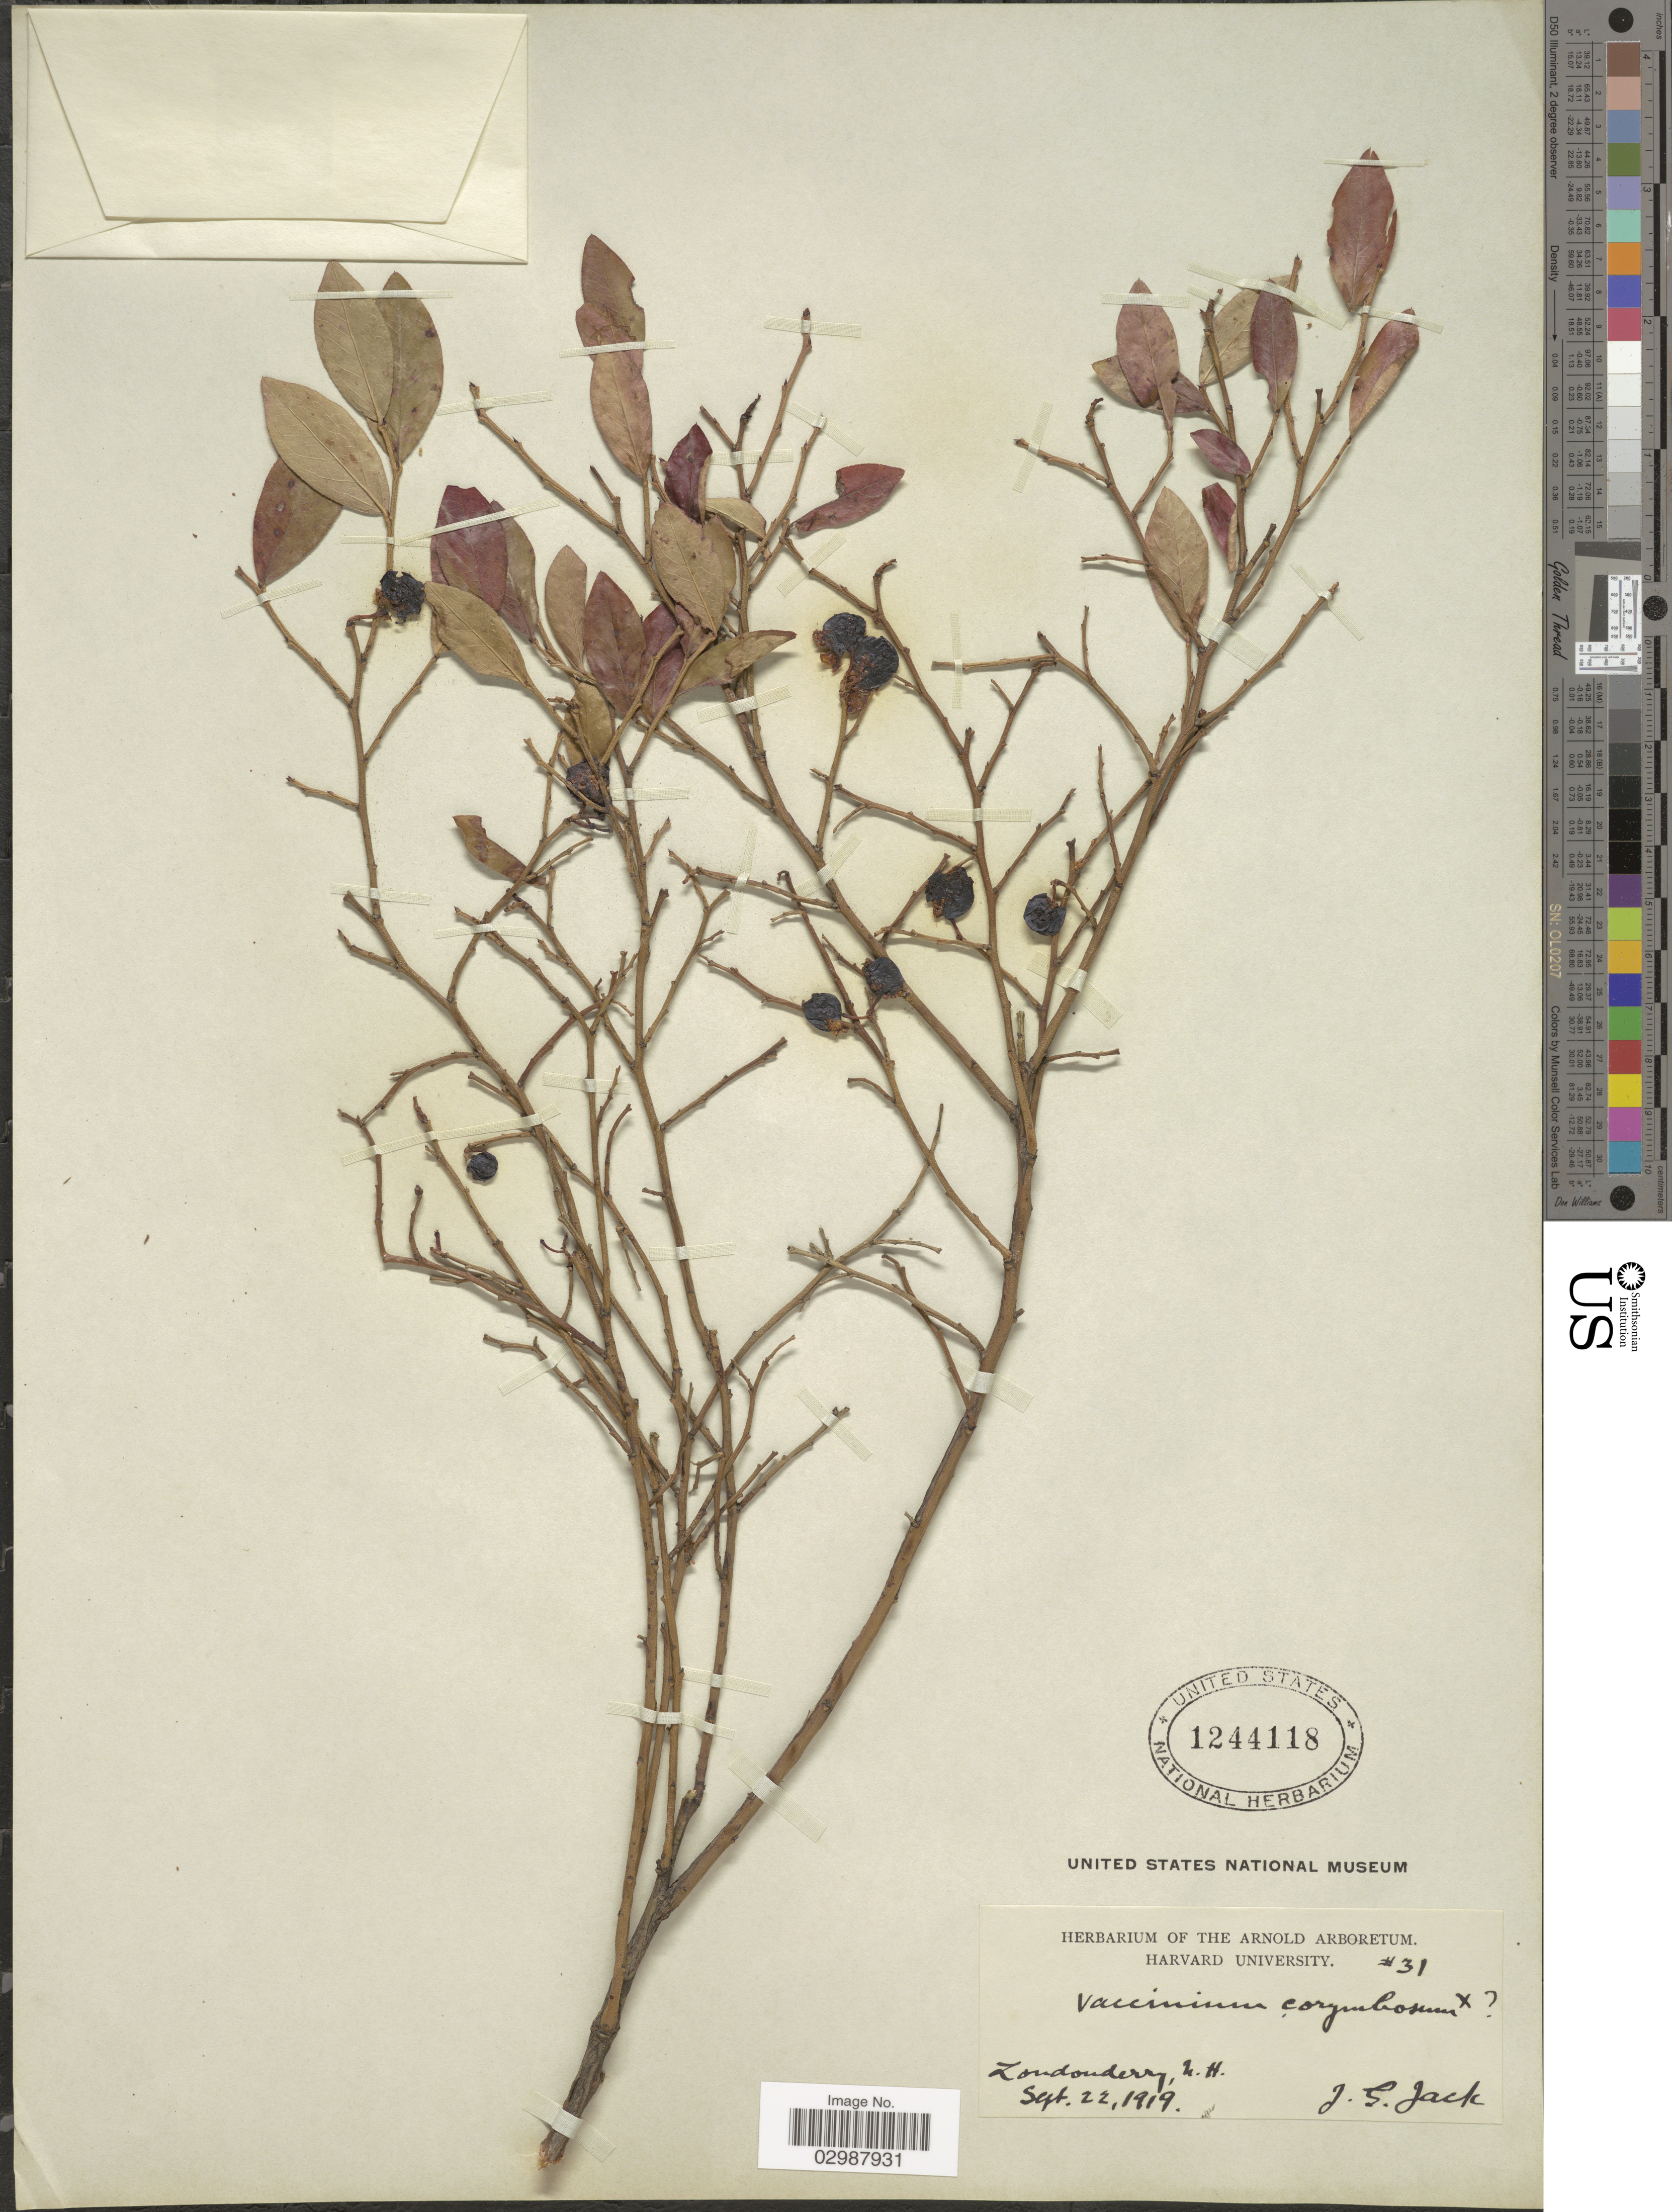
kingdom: Plantae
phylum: Tracheophyta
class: Magnoliopsida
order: Ericales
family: Ericaceae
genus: Vaccinium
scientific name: Vaccinium corymbosum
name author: L.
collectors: J. G. Jack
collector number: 31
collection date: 1919-09-22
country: United States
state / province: New Hampshire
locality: Londonderry.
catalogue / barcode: US 1244118